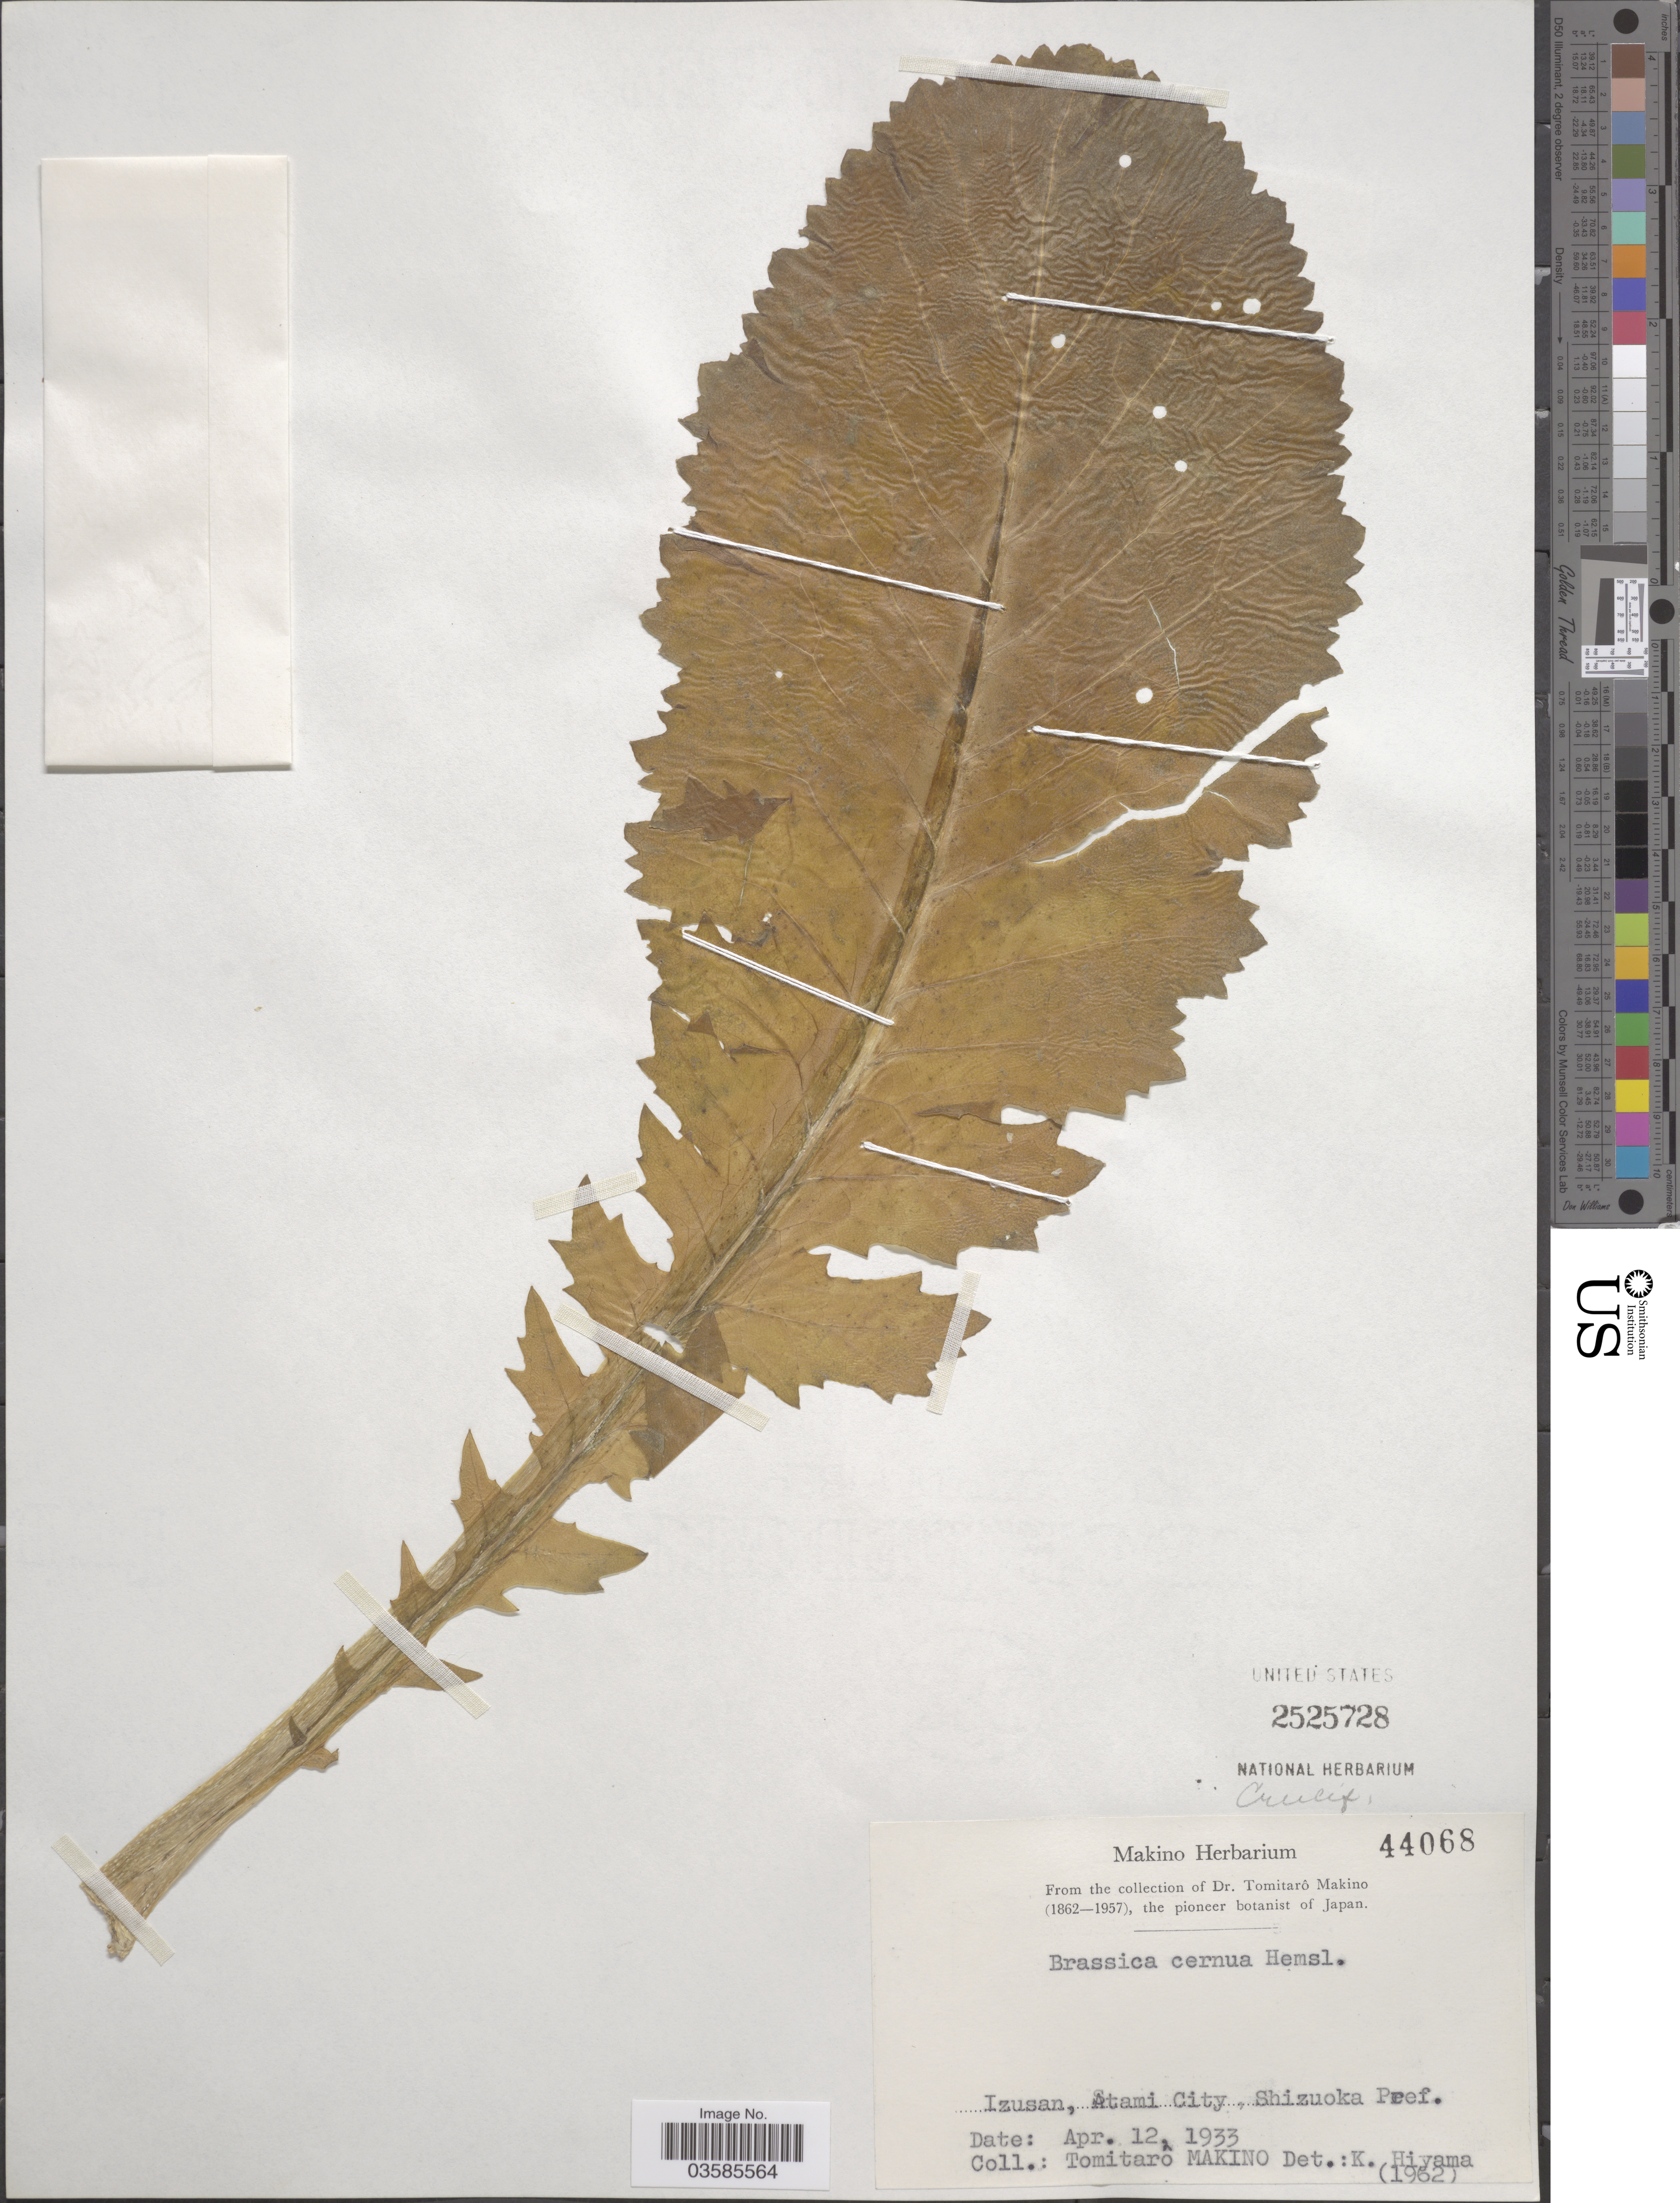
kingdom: Plantae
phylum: Tracheophyta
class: Magnoliopsida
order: Brassicales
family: Brassicaceae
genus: Brassica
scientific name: Brassica cernua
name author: (Thunb.) F.B. Forbes & Hemsl.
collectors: T. Makino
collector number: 44068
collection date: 1933-04-12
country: Japan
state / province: Sizuoka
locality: Izusan, Atami City, Shizuoka Pref.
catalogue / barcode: US 2525728